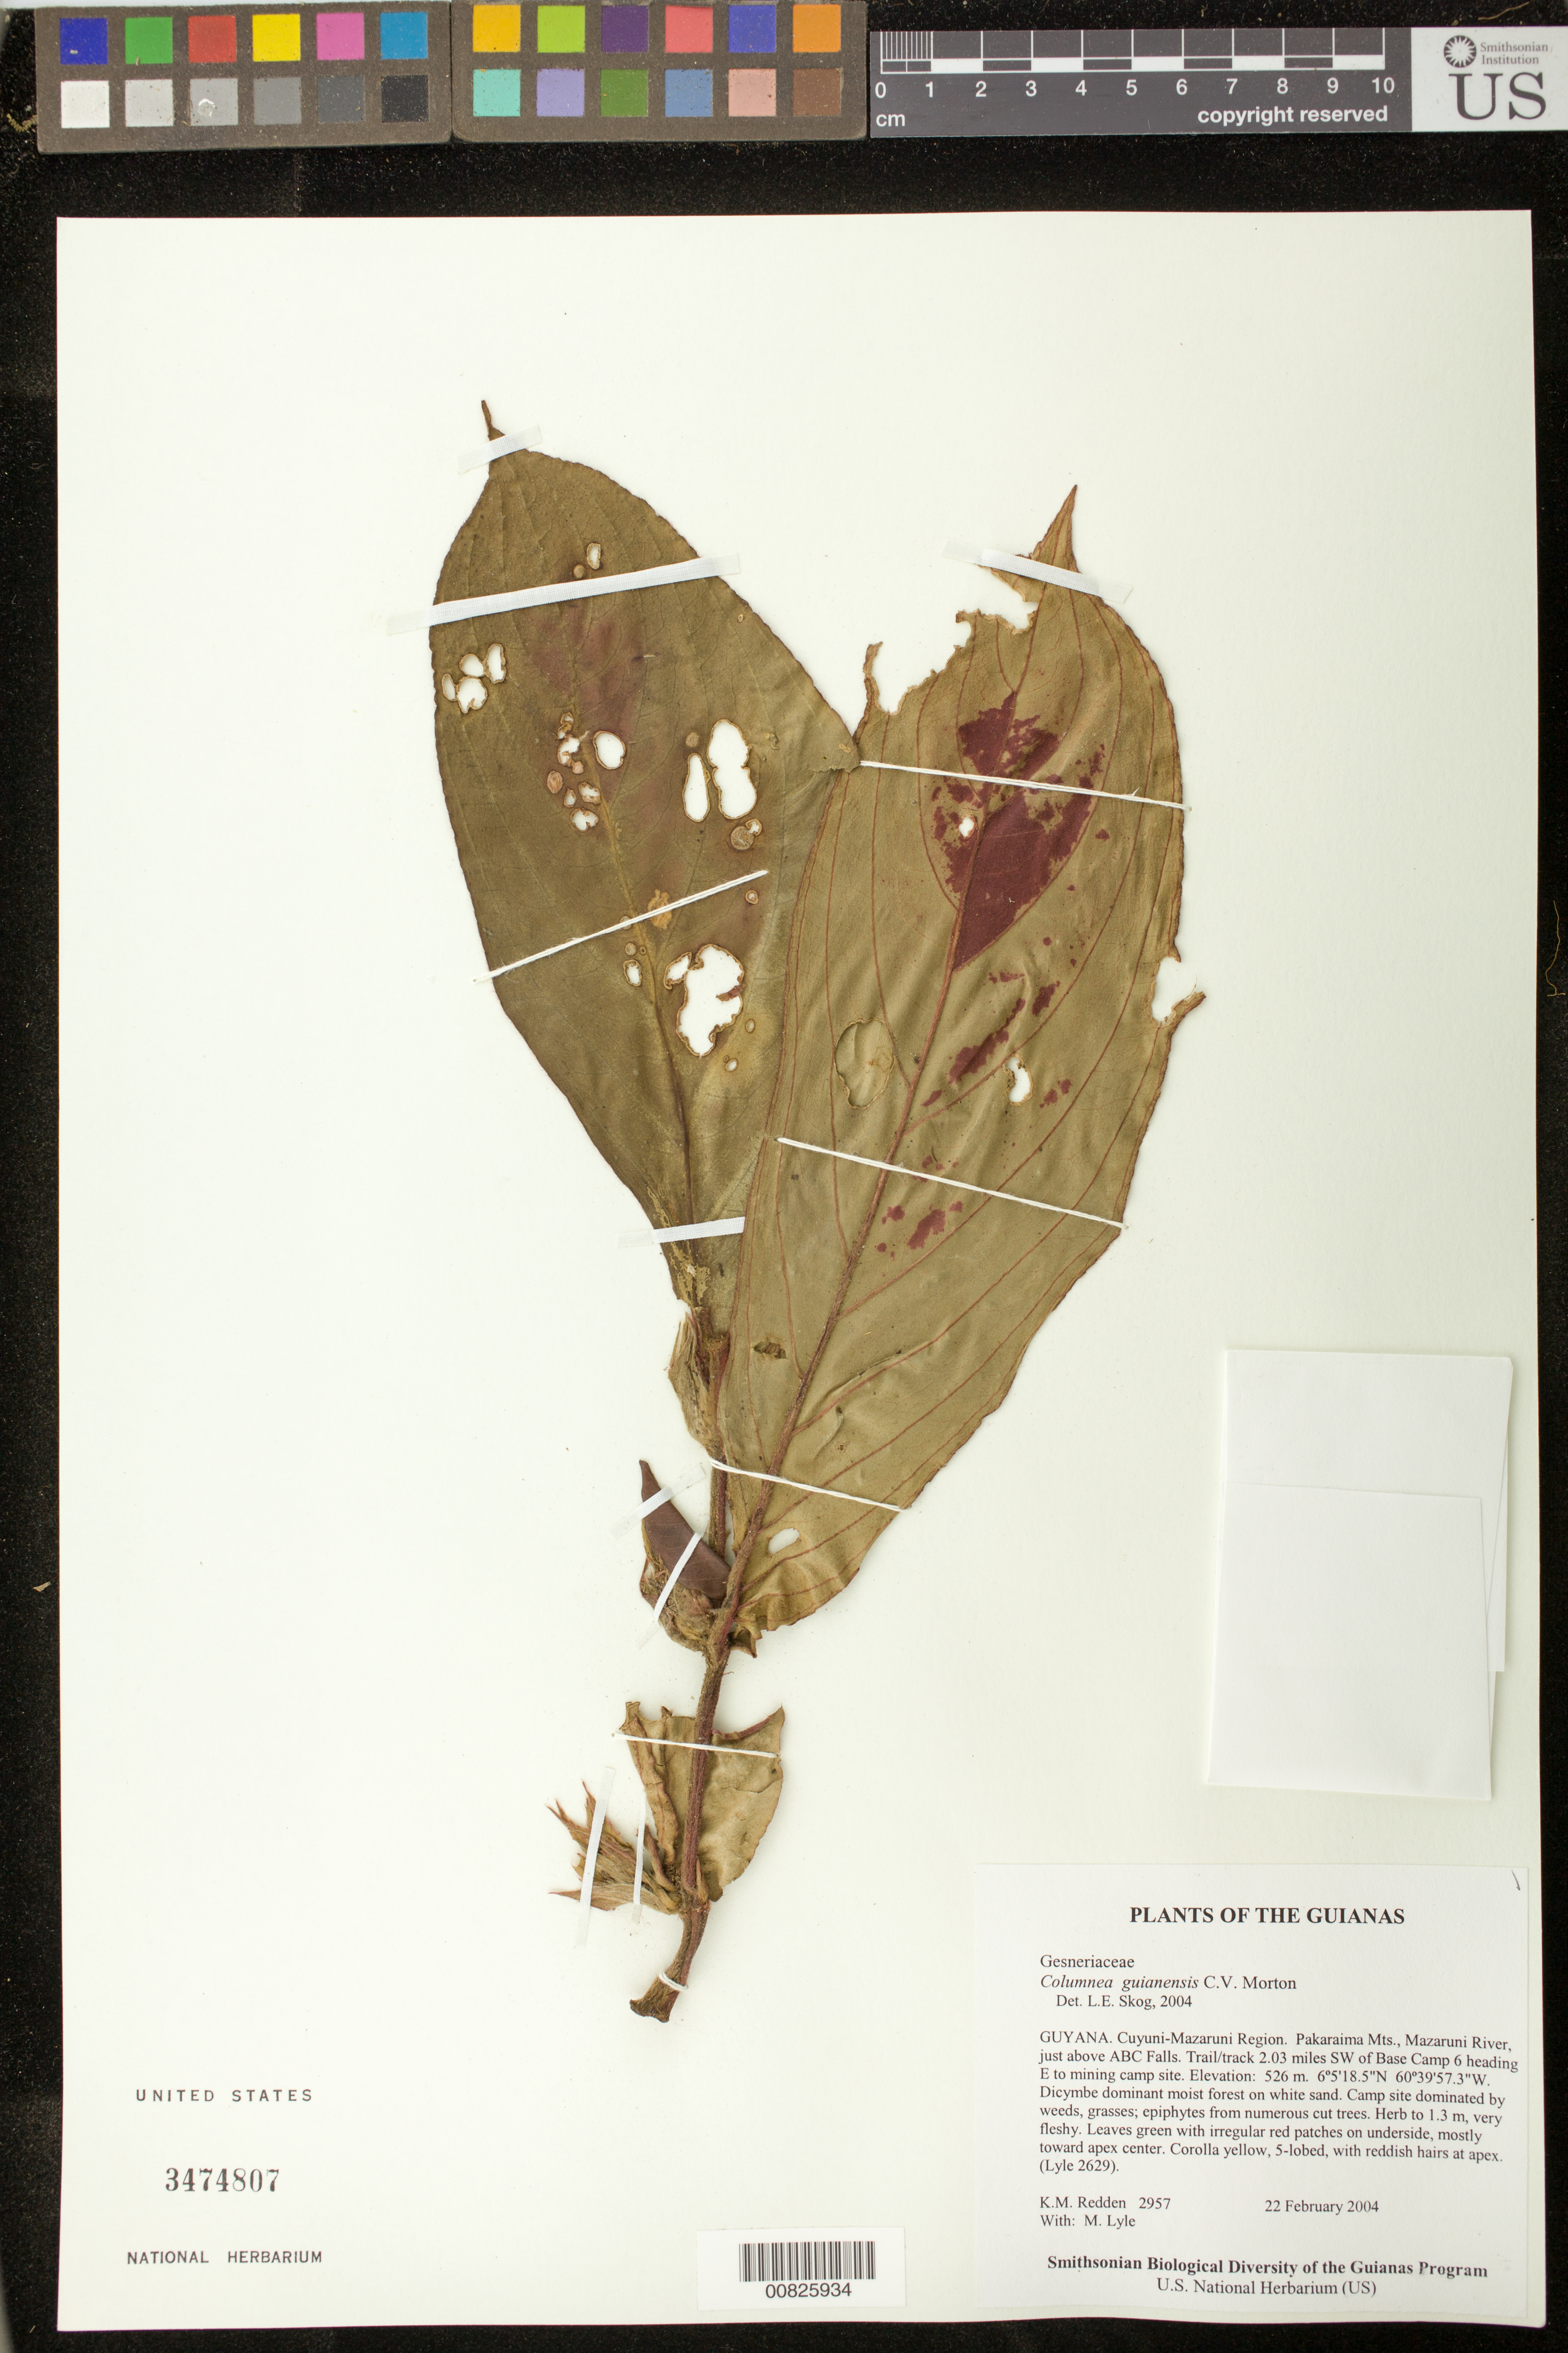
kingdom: Plantae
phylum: Tracheophyta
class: Magnoliopsida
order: Lamiales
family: Gesneriaceae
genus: Columnea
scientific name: Columnea guianensis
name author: C.V. Morton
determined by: Skog, Laurence E.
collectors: K. M. Redden & M. Lyle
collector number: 2957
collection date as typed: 22 Feb 2004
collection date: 2004-02-22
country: Guyana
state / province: Cuyuni-Mazaruni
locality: Cuyuni-Mazaruni Region. Pakaraima Mts., Mazaruni River, just above ABC Falls. Trail/track 2.03 miles SW of Base Camp 6 heading E to mining camp site.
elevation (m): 526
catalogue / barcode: US 3474807